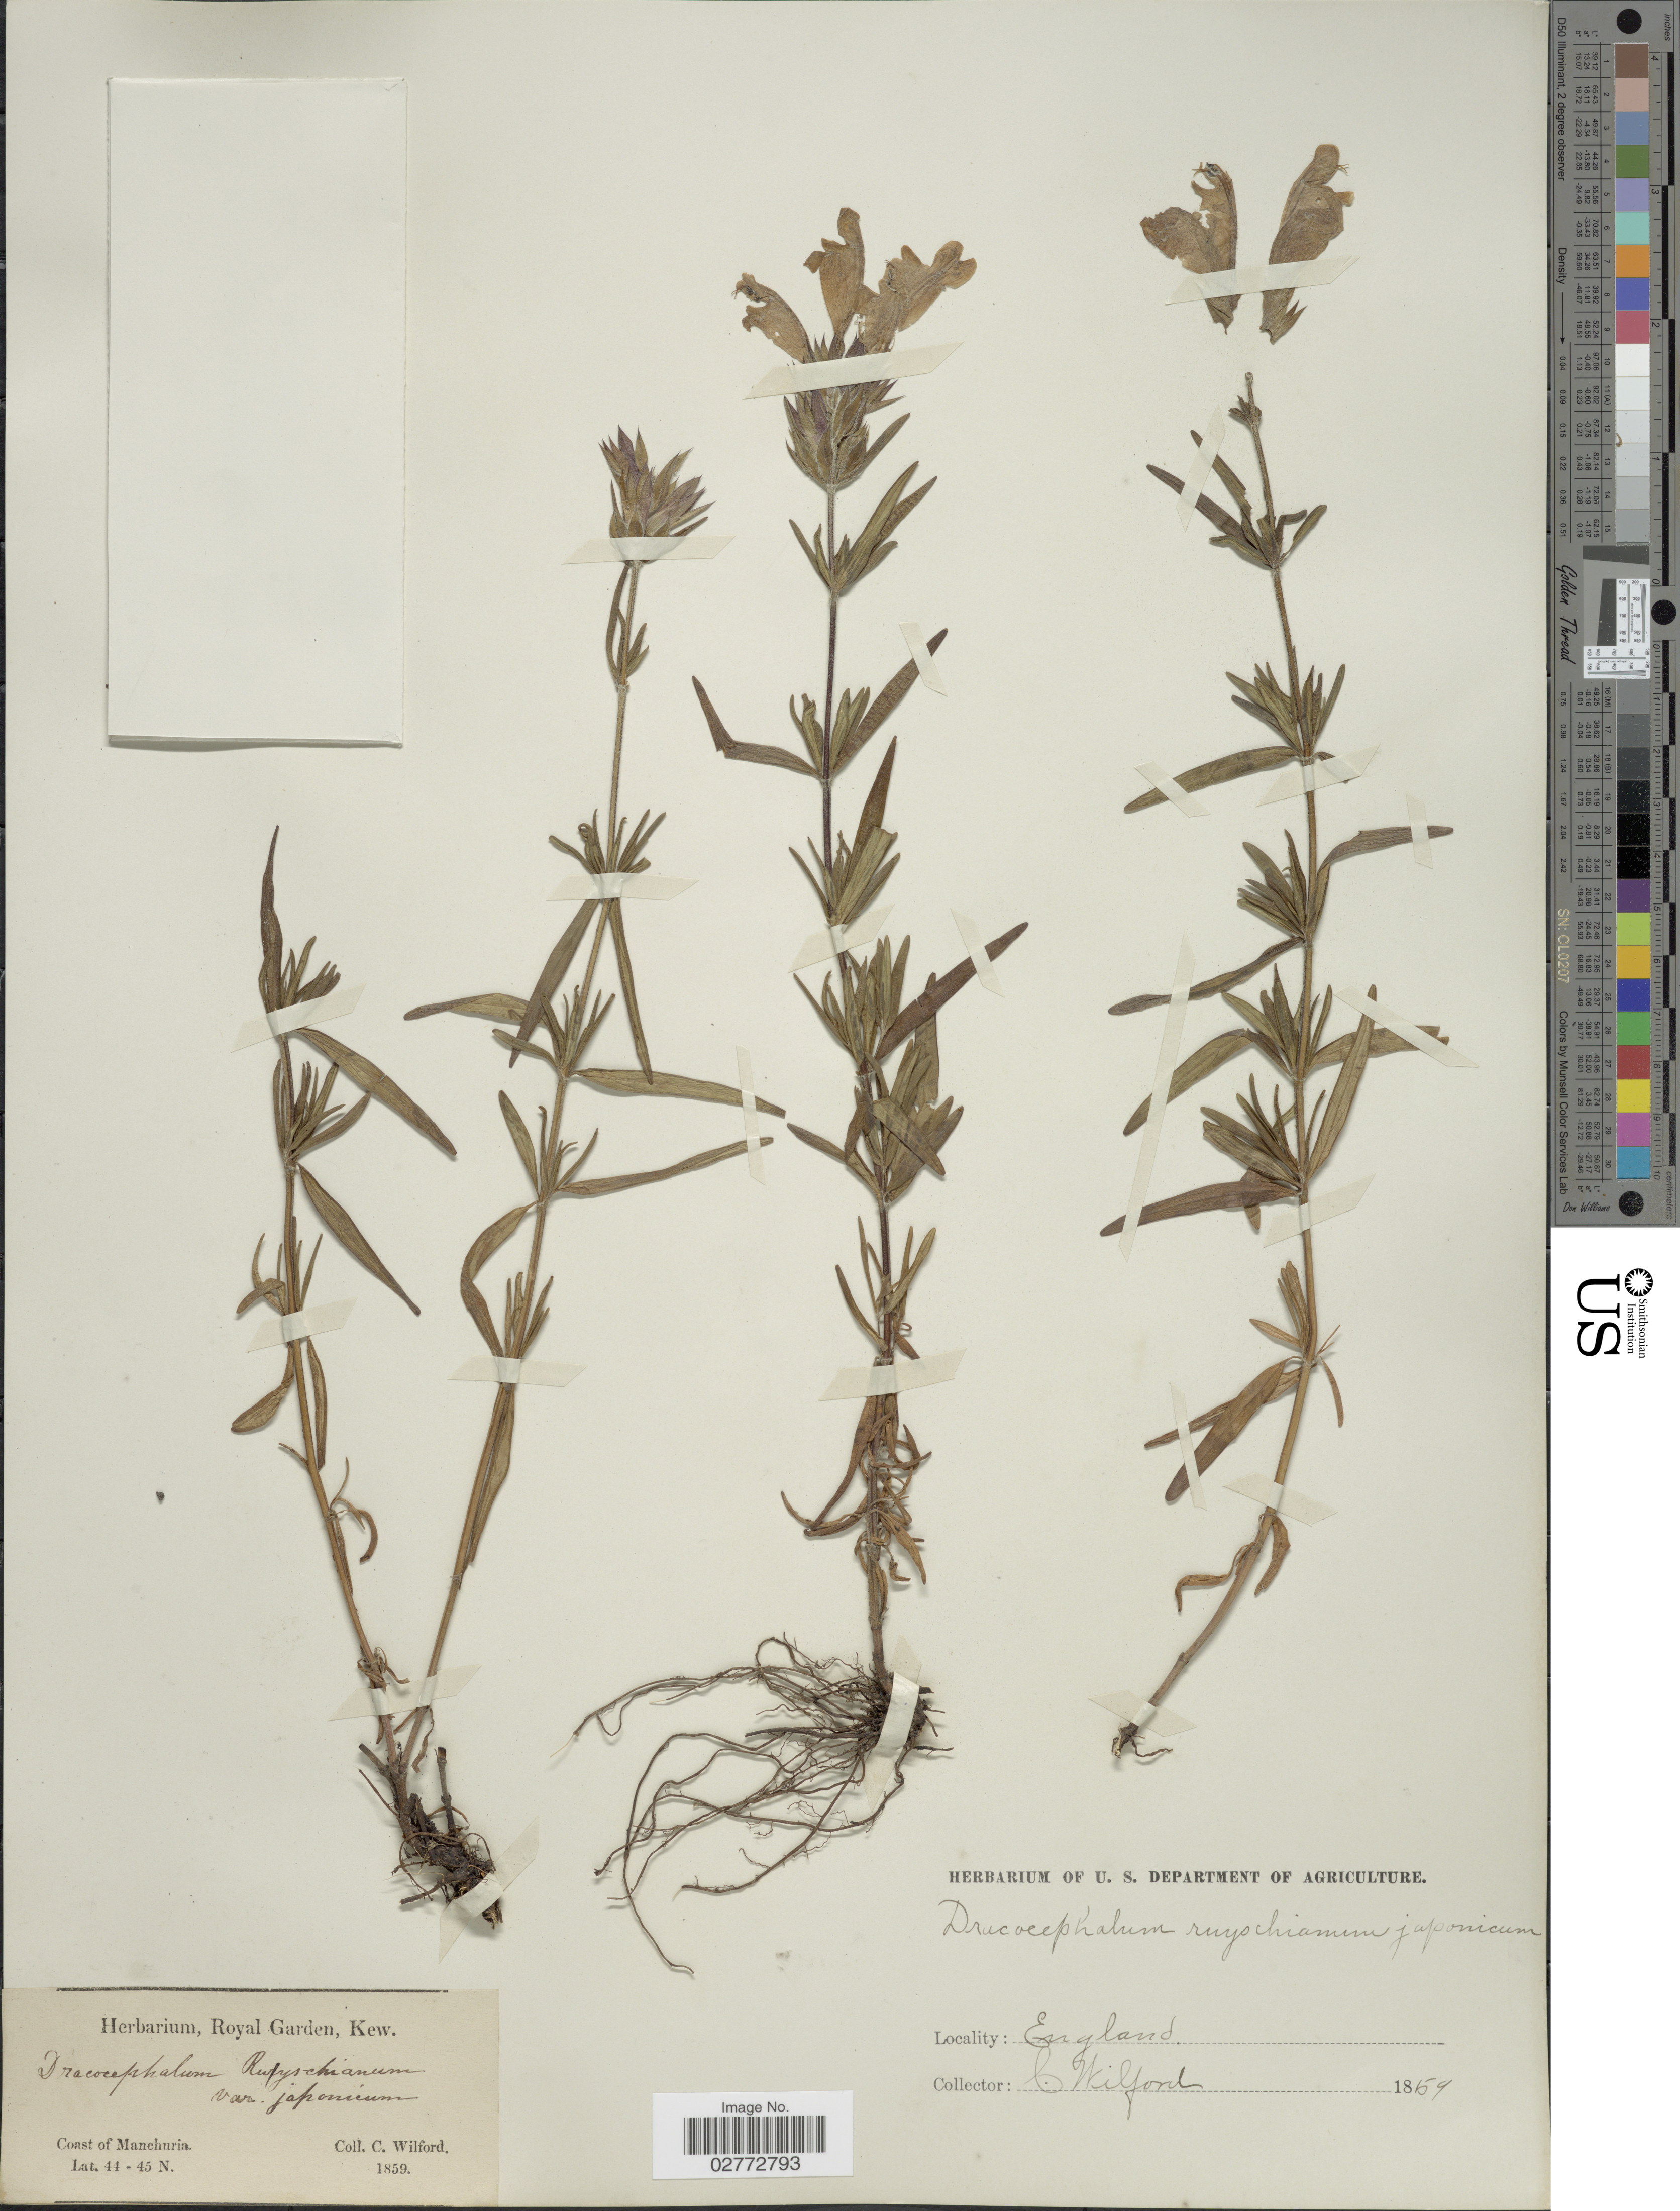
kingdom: Plantae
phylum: Tracheophyta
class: Magnoliopsida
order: Lamiales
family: Lamiaceae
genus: Dracocephalum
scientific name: Dracocephalum ruyschiana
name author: L.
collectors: C. Wilford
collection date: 1859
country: United Kingdom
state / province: England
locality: Coast of Manchuria.